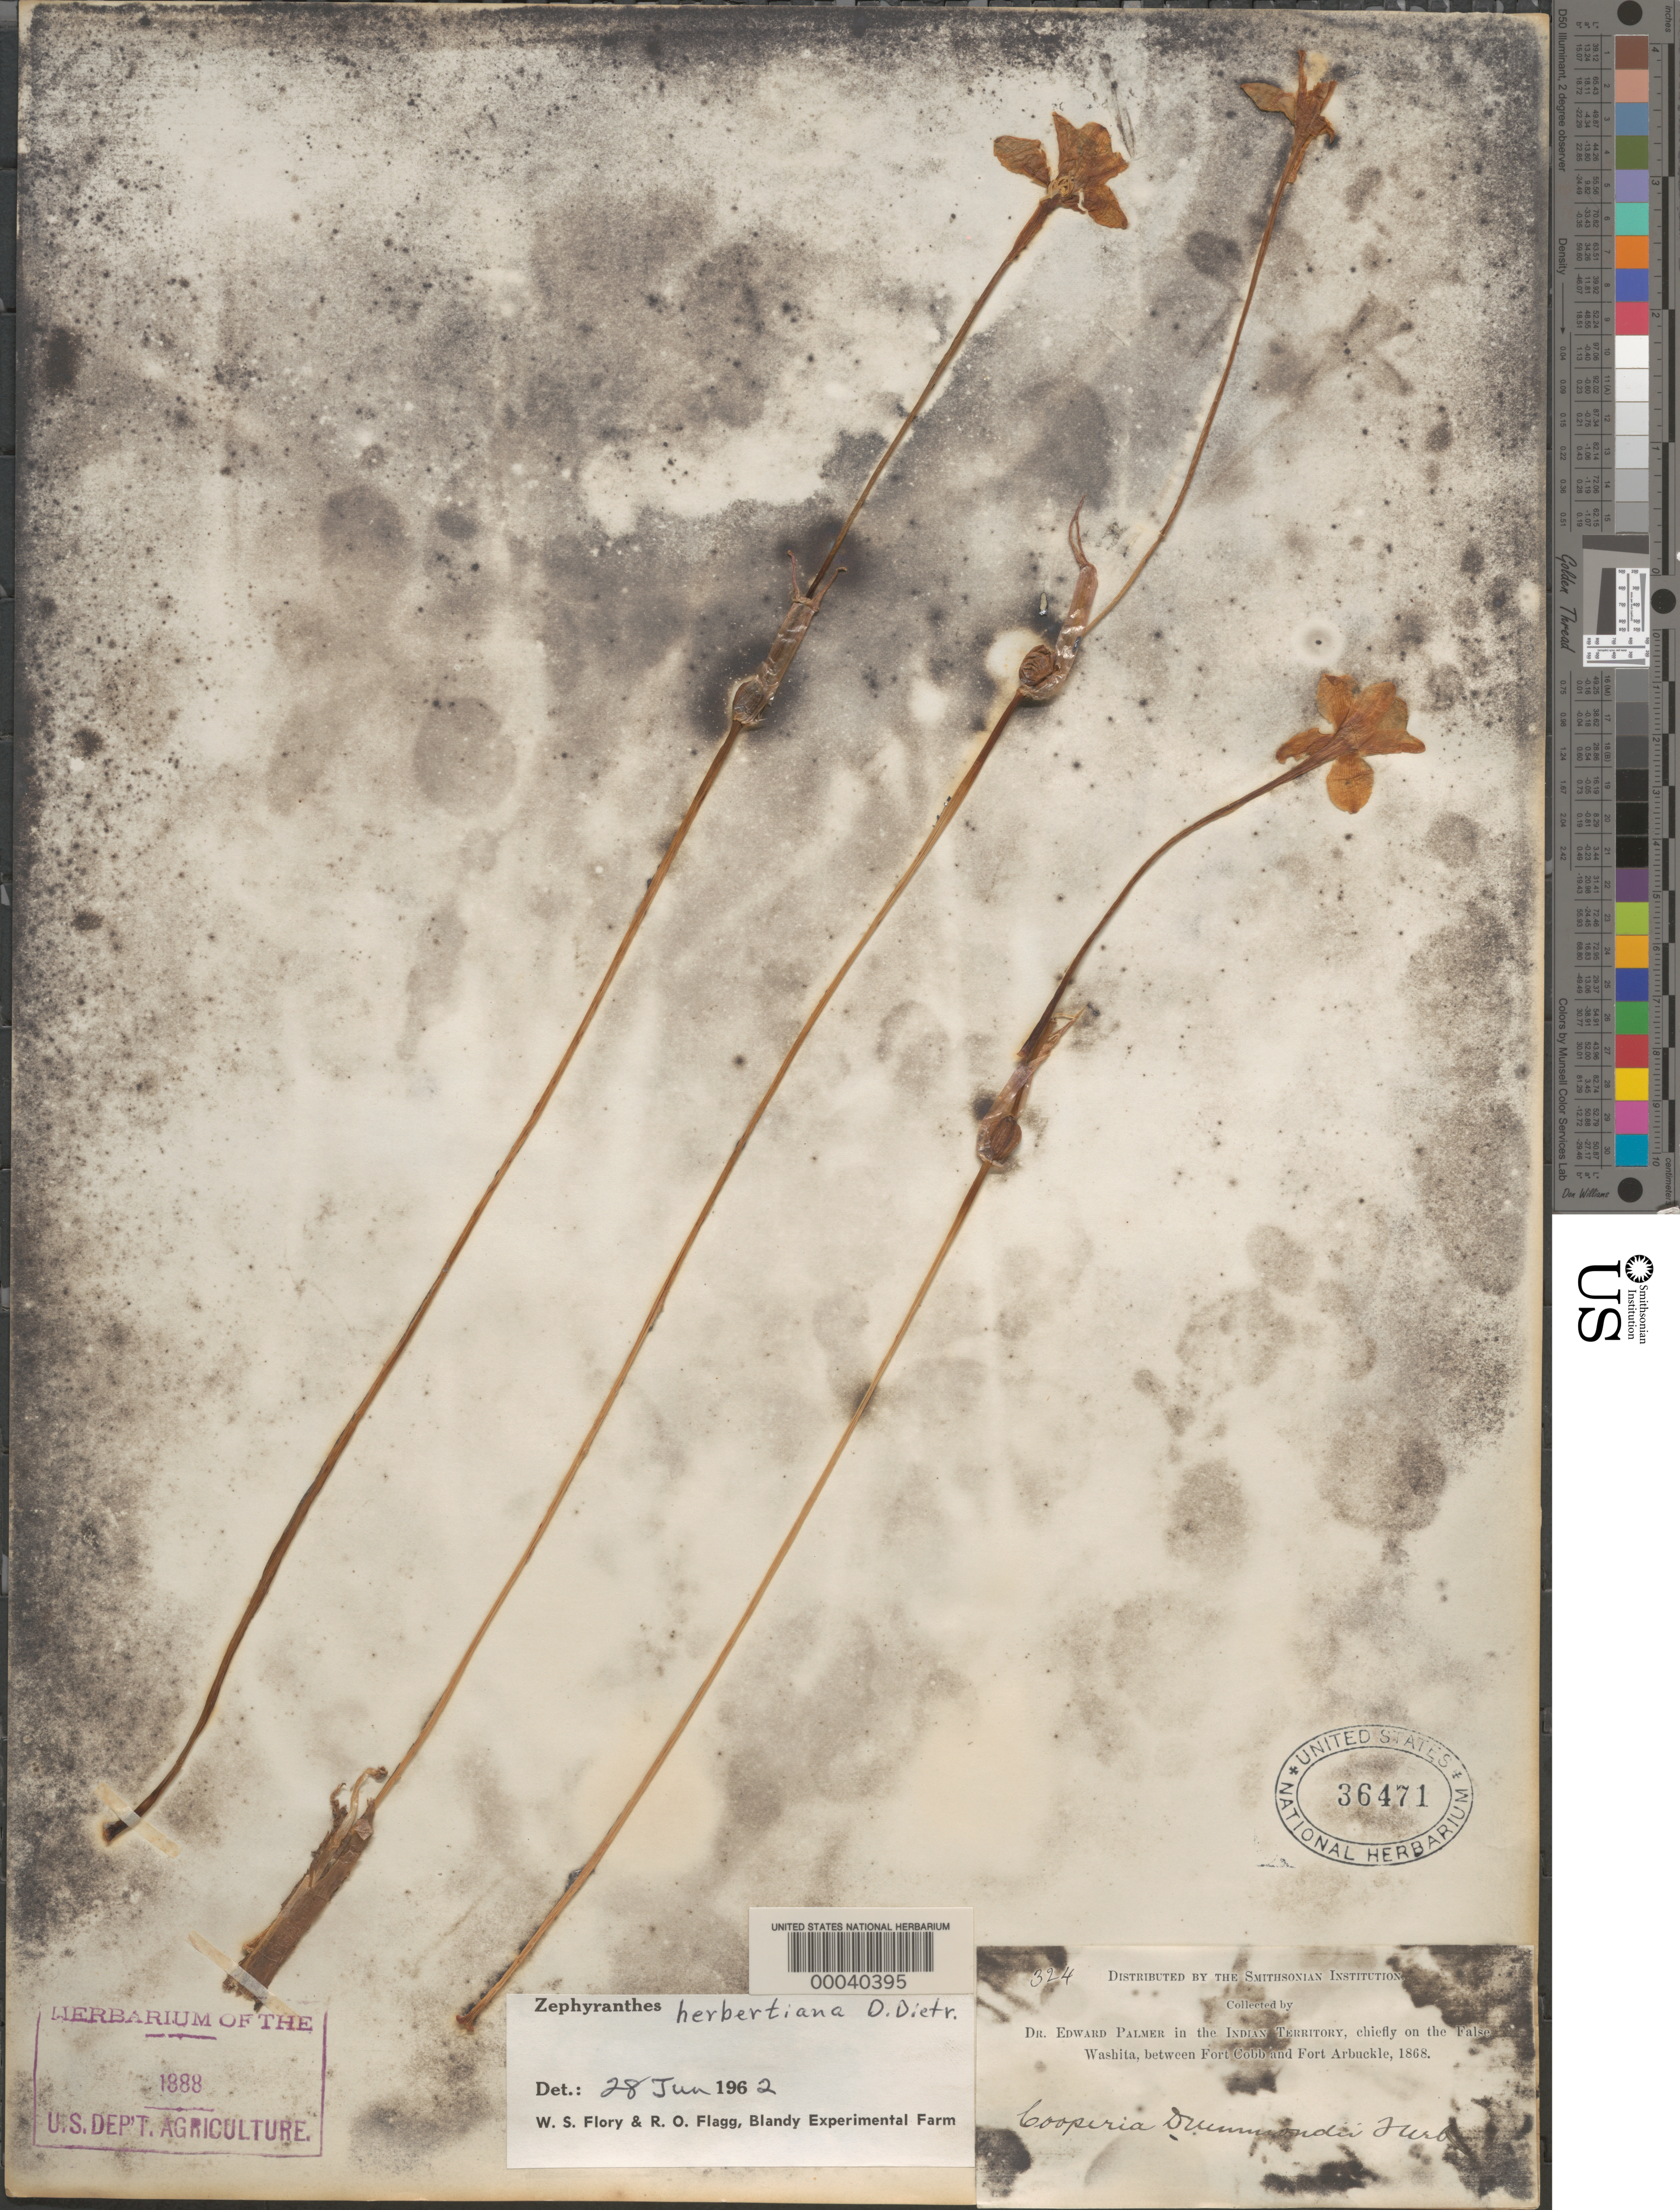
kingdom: Plantae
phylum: Tracheophyta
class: Liliopsida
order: Asparagales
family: Amaryllidaceae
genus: Zephyranthes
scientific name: Zephyranthes herbertiana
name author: D. Dietr.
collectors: E. Palmer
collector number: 324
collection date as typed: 1868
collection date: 1868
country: United States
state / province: Oklahoma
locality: On the false washita between fort cobb and fort arbuckle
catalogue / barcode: US 36471